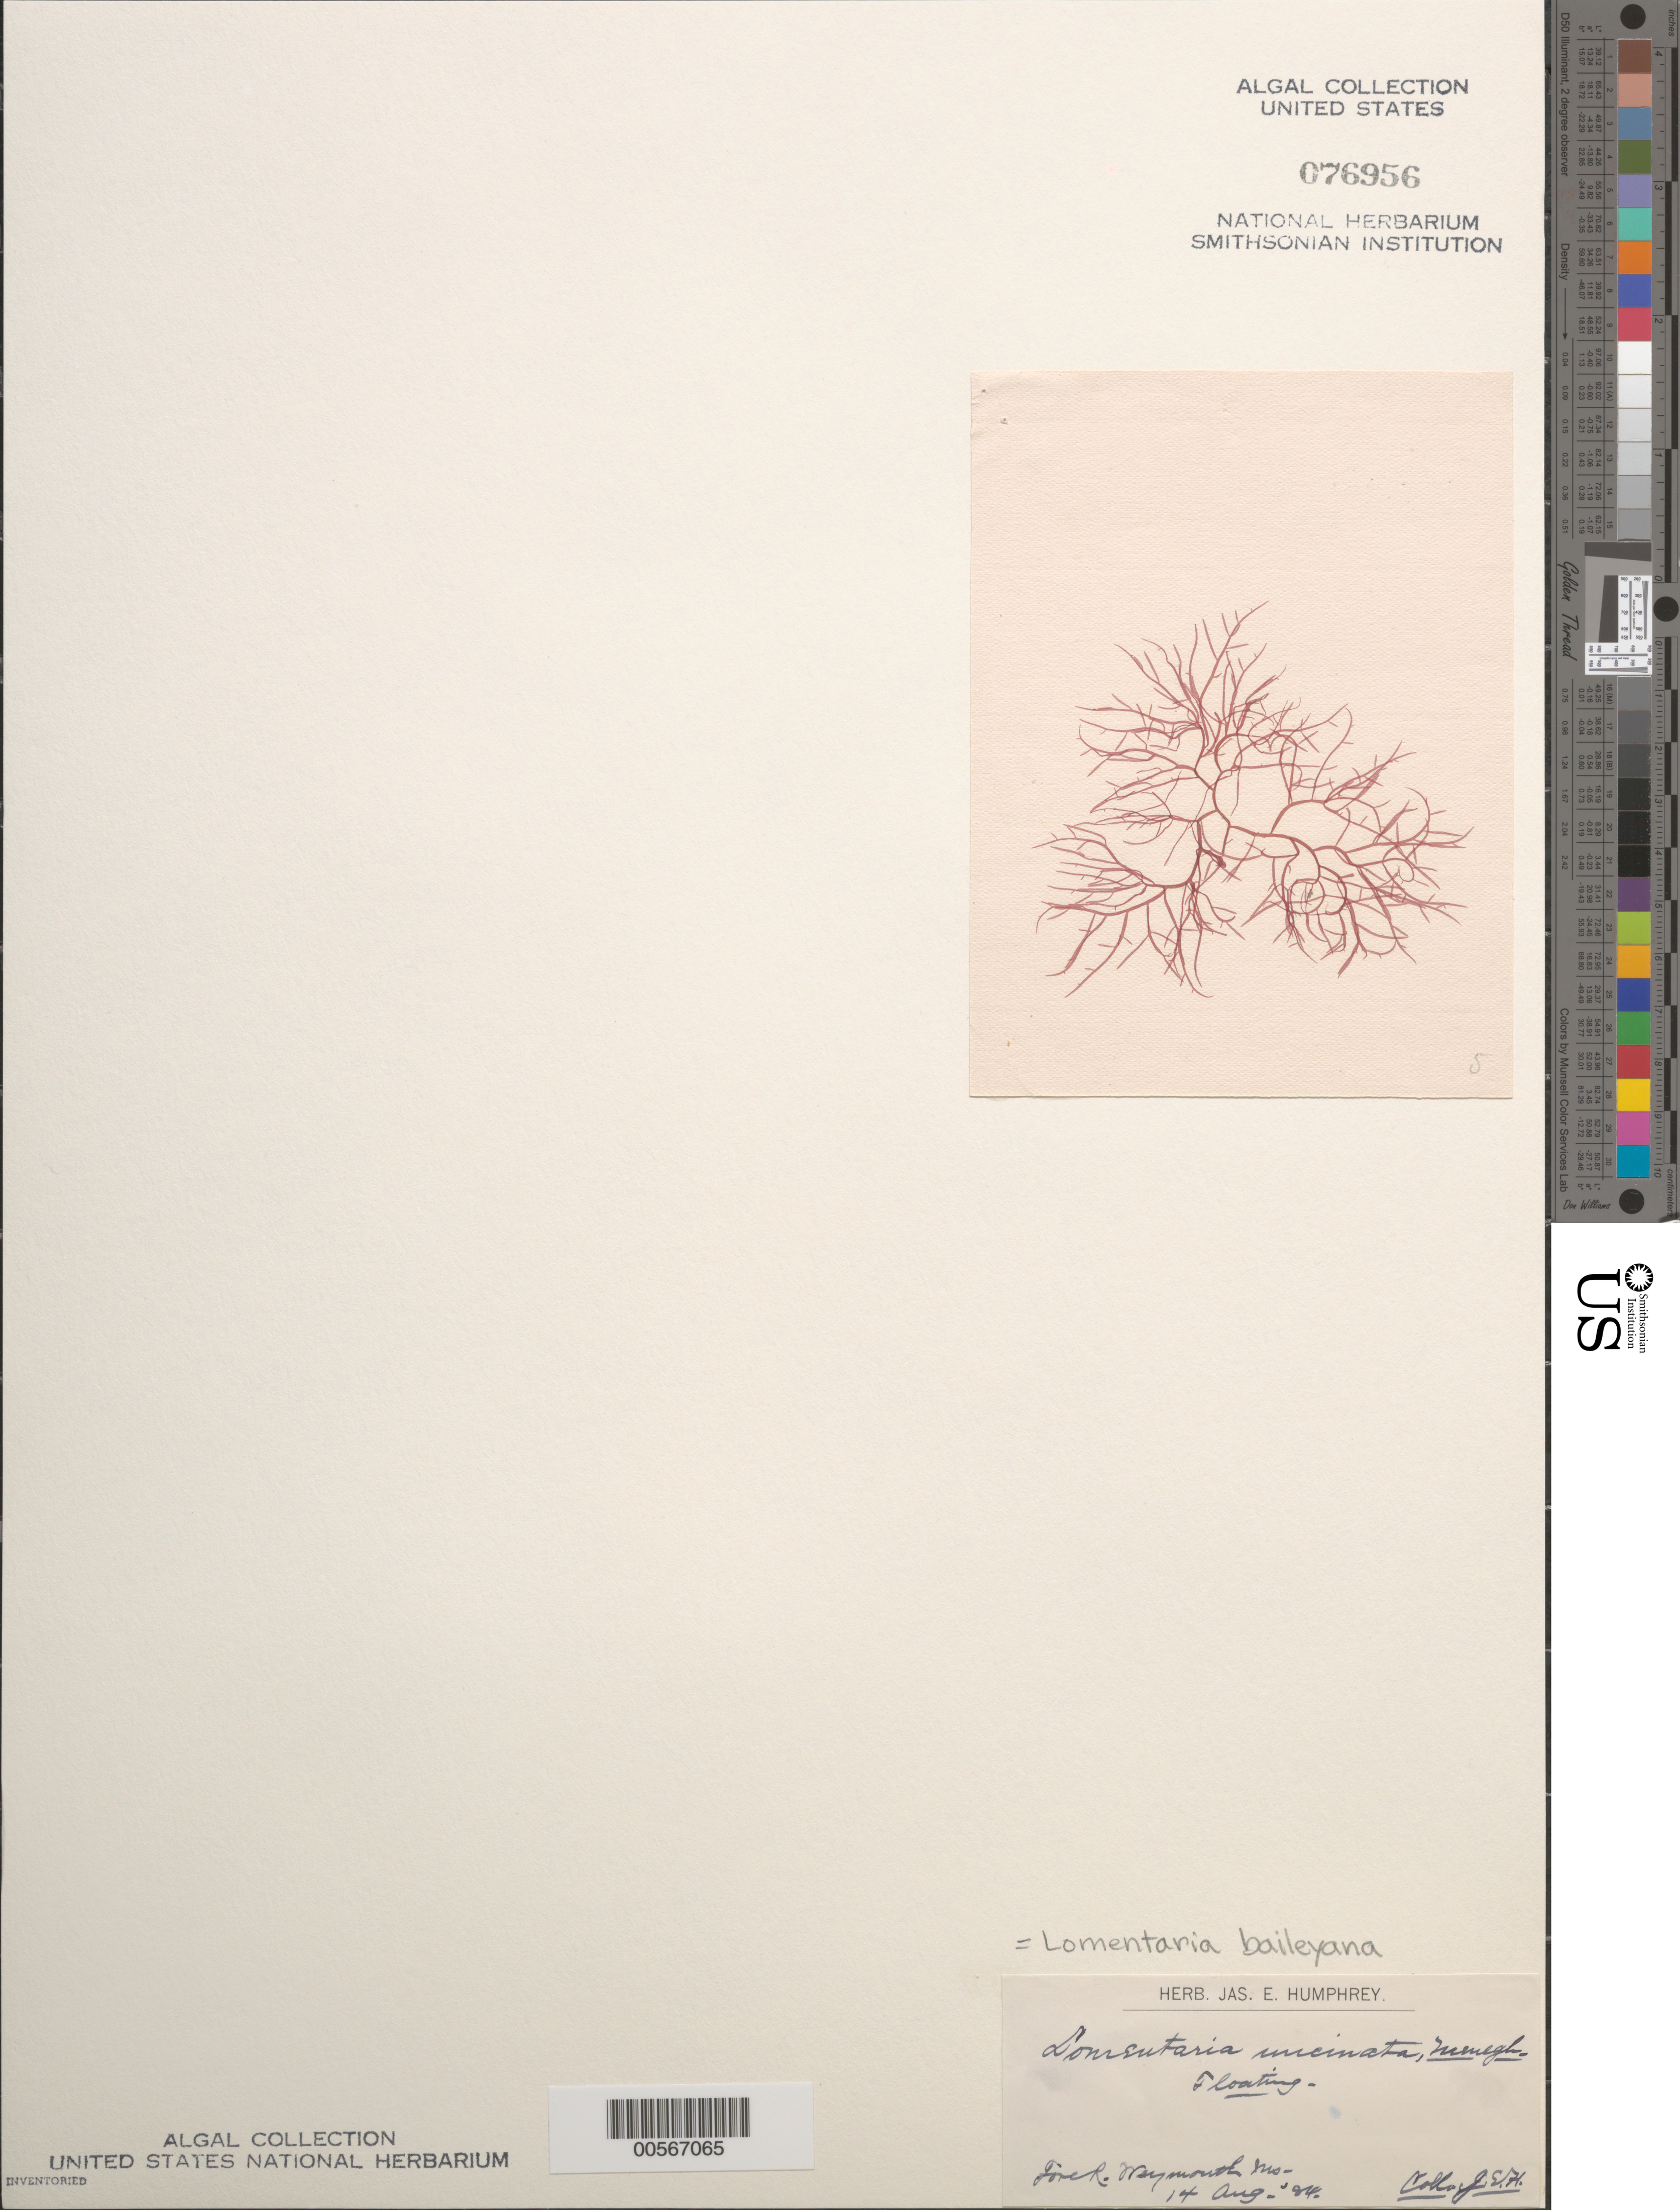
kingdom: Plantae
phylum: Rhodophyta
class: Florideophyceae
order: Rhodymeniales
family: Lomentariaceae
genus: Hooperia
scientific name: Hooperia divaricata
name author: (Durant) M.J. Wynne et al.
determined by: Algae name updating Project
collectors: J. Humphrey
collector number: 5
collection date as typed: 14 Aug 1884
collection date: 1884-08-14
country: United States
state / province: Massachusetts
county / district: Norfolk County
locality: Fore River, Weymouth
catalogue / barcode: US 76956